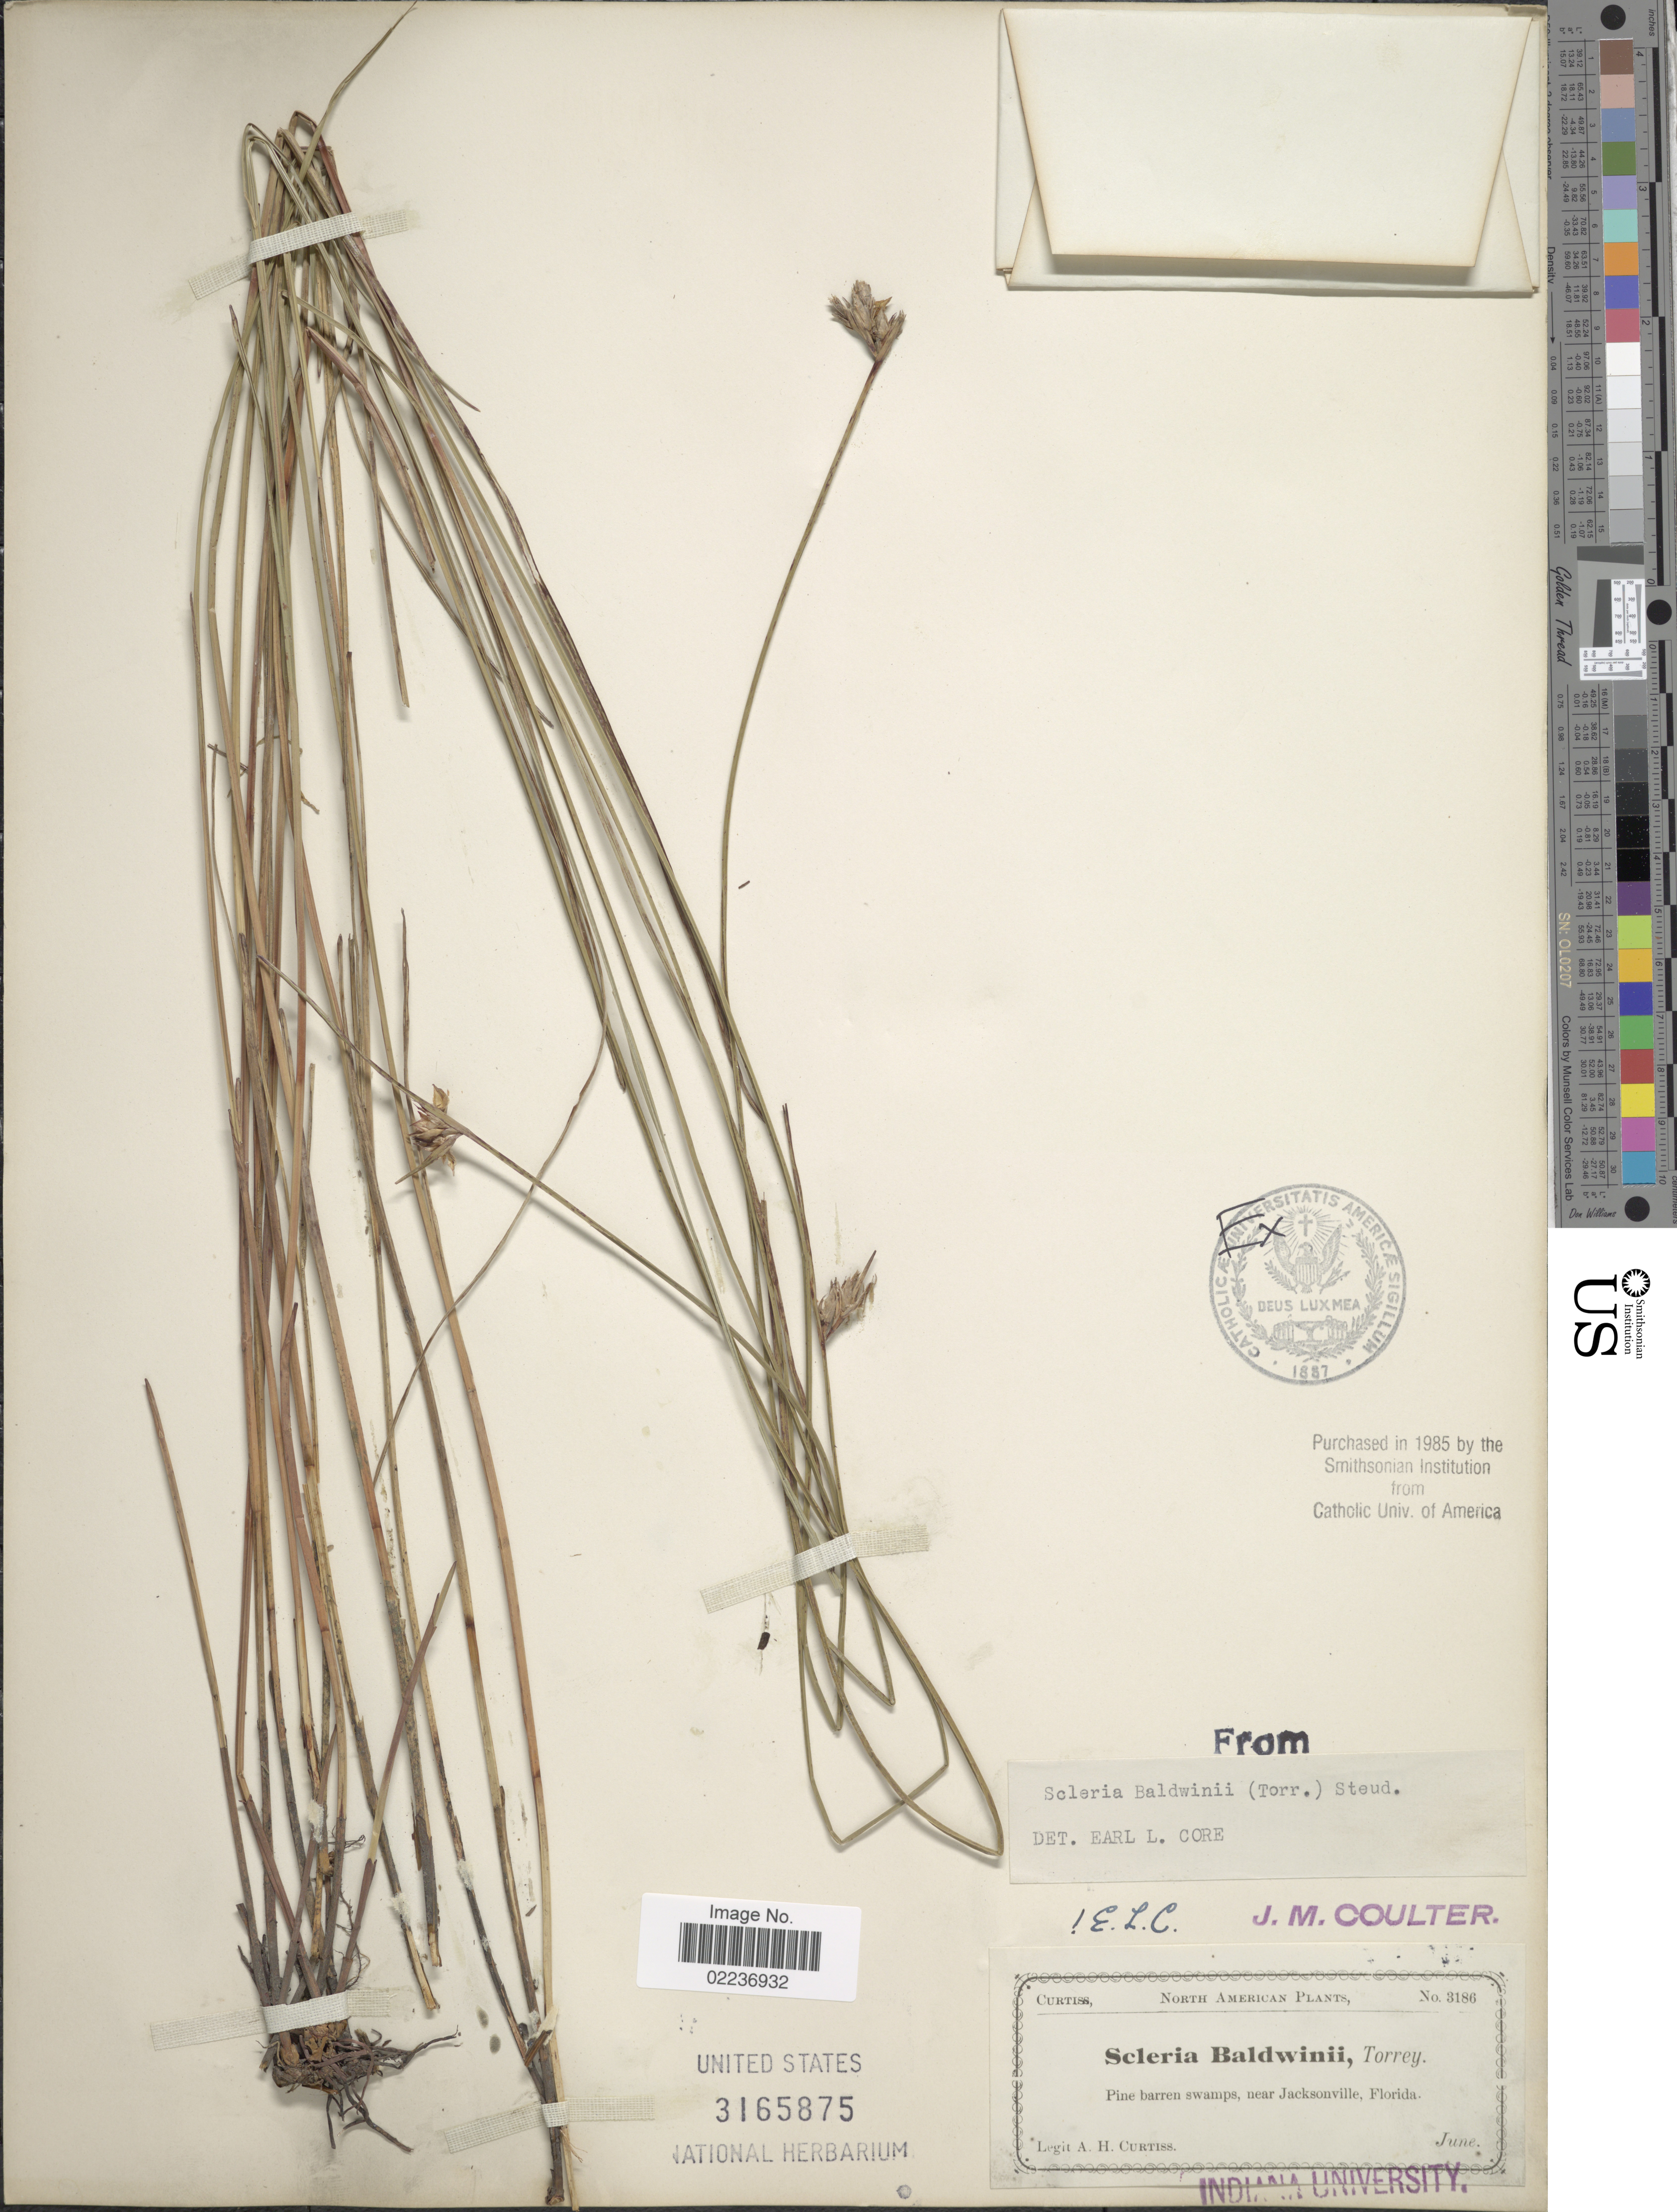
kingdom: Plantae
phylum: Tracheophyta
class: Liliopsida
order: Poales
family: Cyperaceae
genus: Scleria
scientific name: Scleria baldwinii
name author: (Torr.) Steud.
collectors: A. H. Curtiss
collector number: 3186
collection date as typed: Transcribed d/m/y: //6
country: United States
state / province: Florida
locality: Pine barren swamps, near Jacksonville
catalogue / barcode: US 3165875